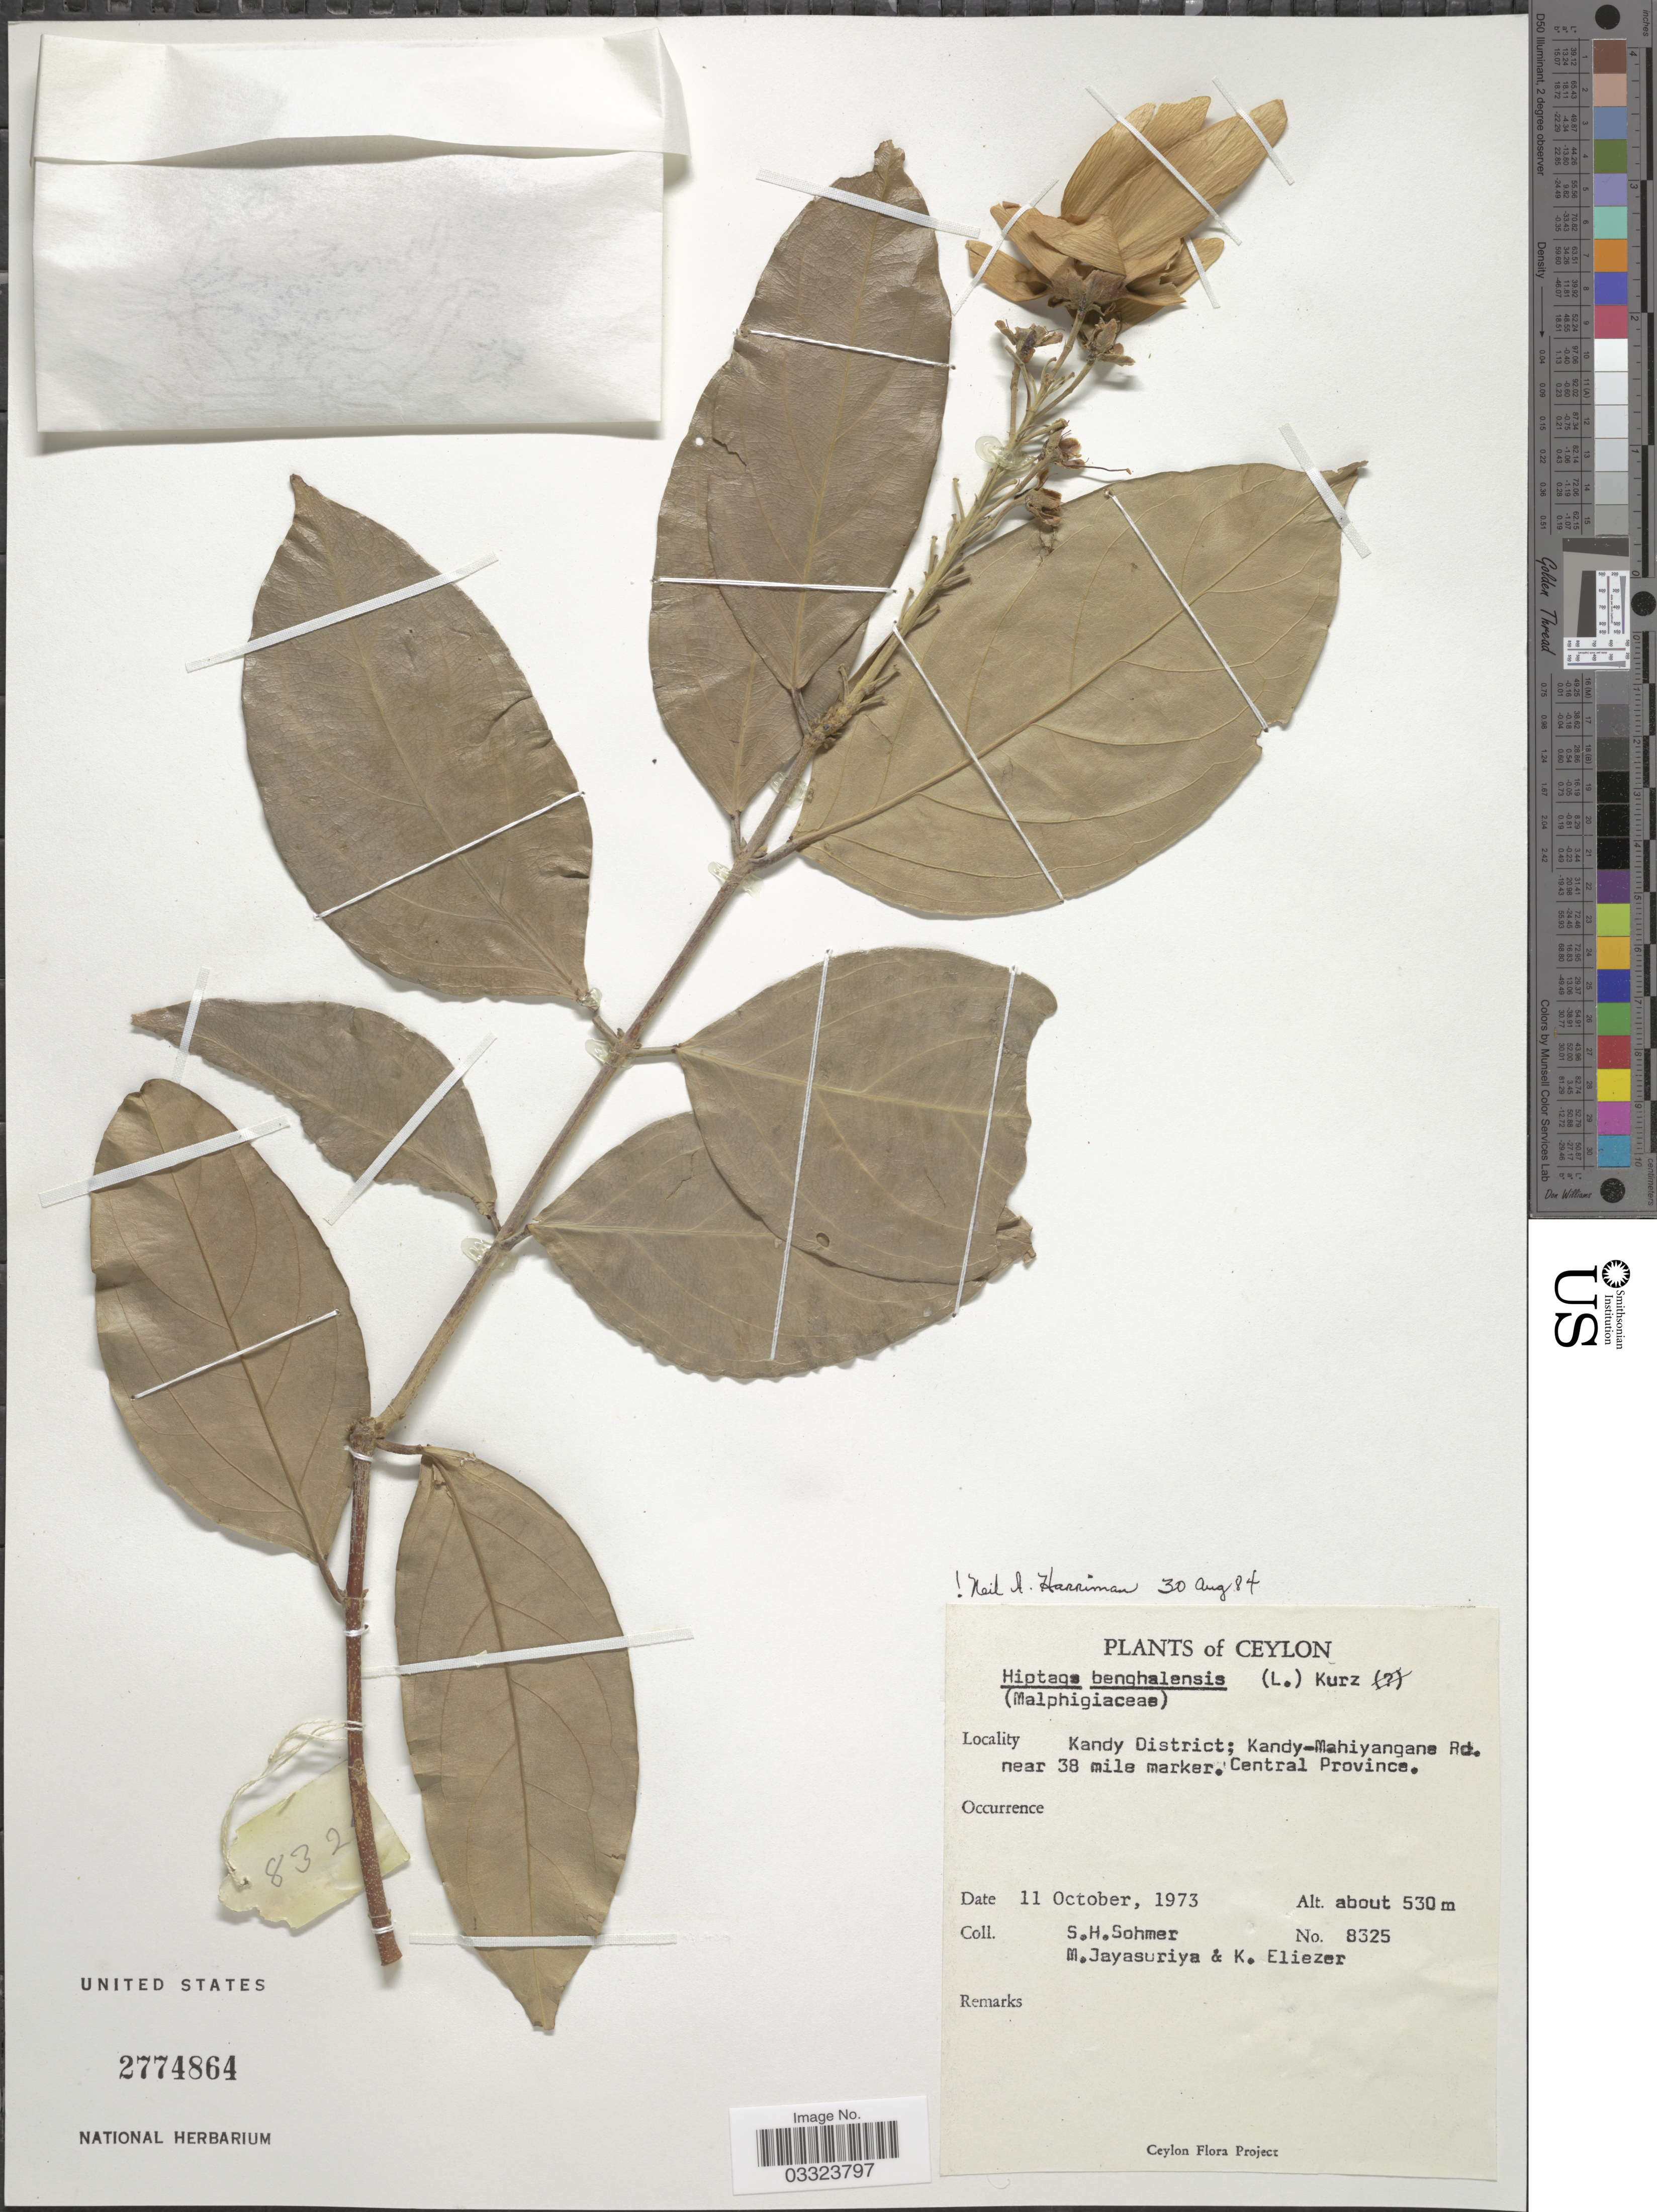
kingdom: Plantae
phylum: Tracheophyta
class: Magnoliopsida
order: Malpighiales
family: Malpighiaceae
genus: Hiptage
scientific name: Hiptage benghalensis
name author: (L.) Kurz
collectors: S. H. Sohmer, M. Jayasuriya & K. Eliezer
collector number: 8325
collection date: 1973-10-11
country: Sri Lanka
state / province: Central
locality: Ceylon. Kandy District; Kandy-Mahiyangane Rd. near 38 mile marker.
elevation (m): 530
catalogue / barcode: US 2774864